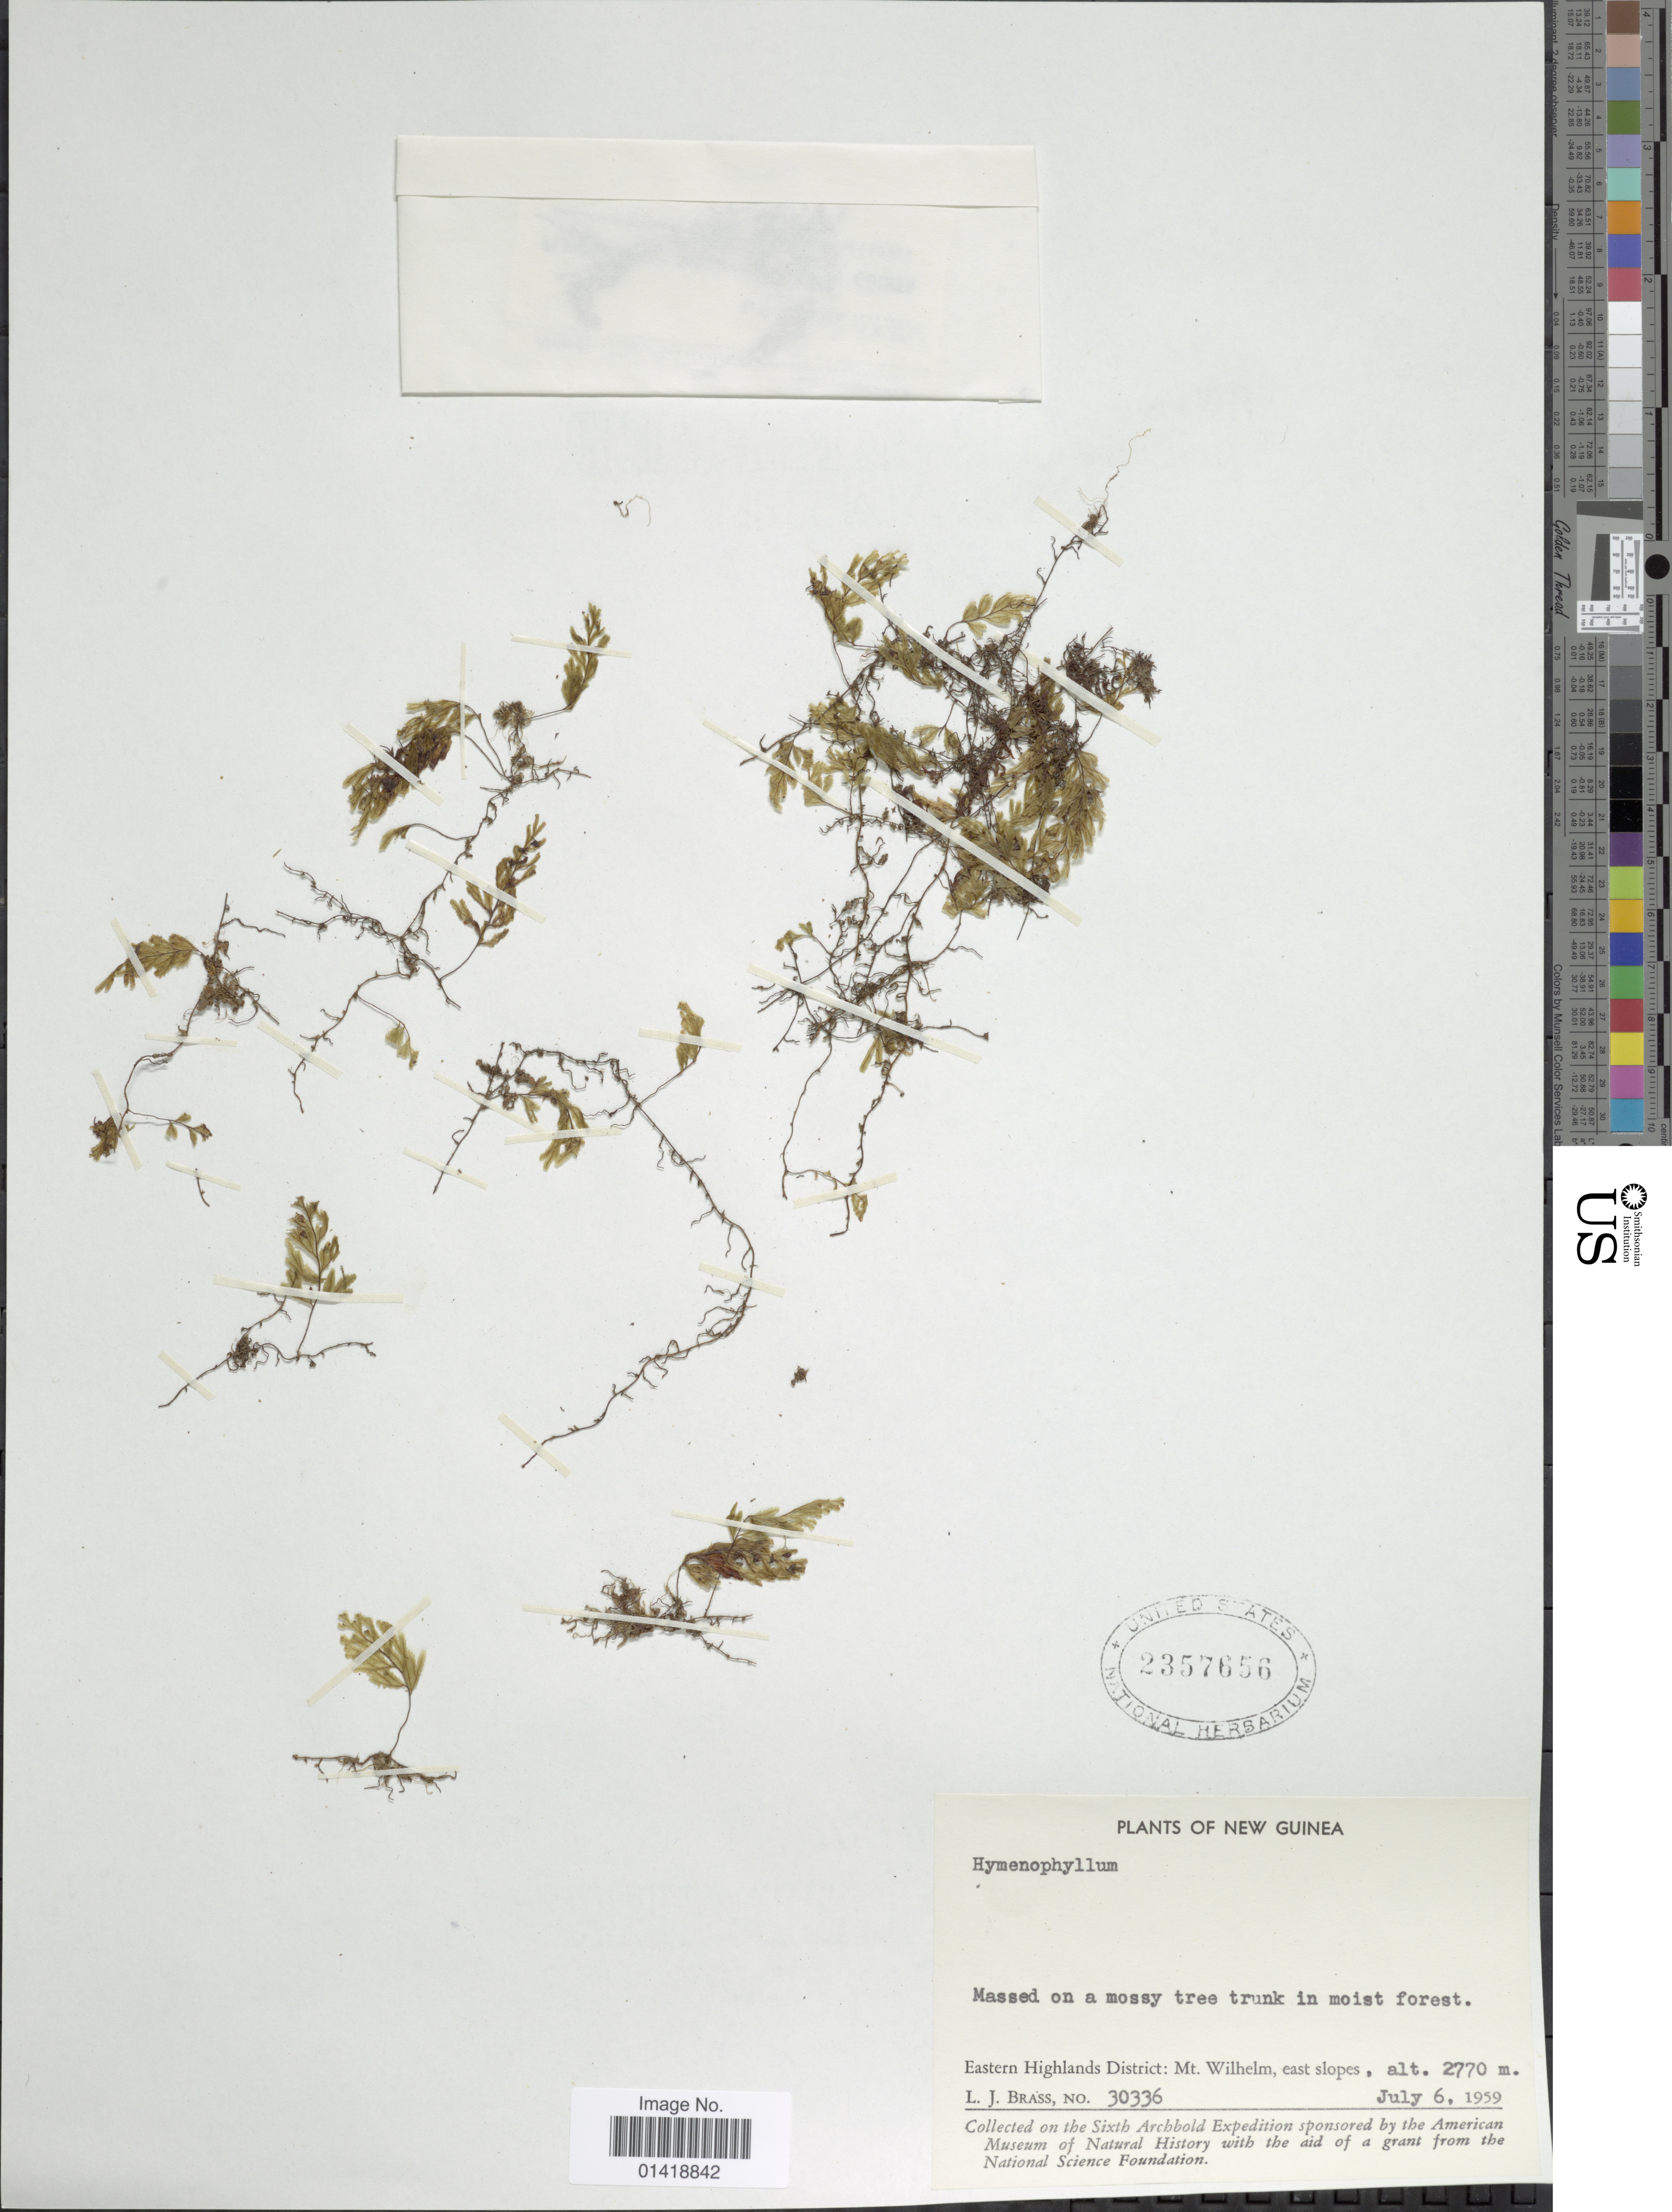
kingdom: Plantae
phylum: Tracheophyta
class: Polypodiopsida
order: Hymenophyllales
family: Hymenophyllaceae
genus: Hymenophyllum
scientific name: Hymenophyllum sp.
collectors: L. J. Brass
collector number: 30336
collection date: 1959-07-06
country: Papua New Guinea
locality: New Guinea. Eastern Highlands District: Mt. Wilhelm, east slopes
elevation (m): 2770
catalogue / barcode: US 2357656